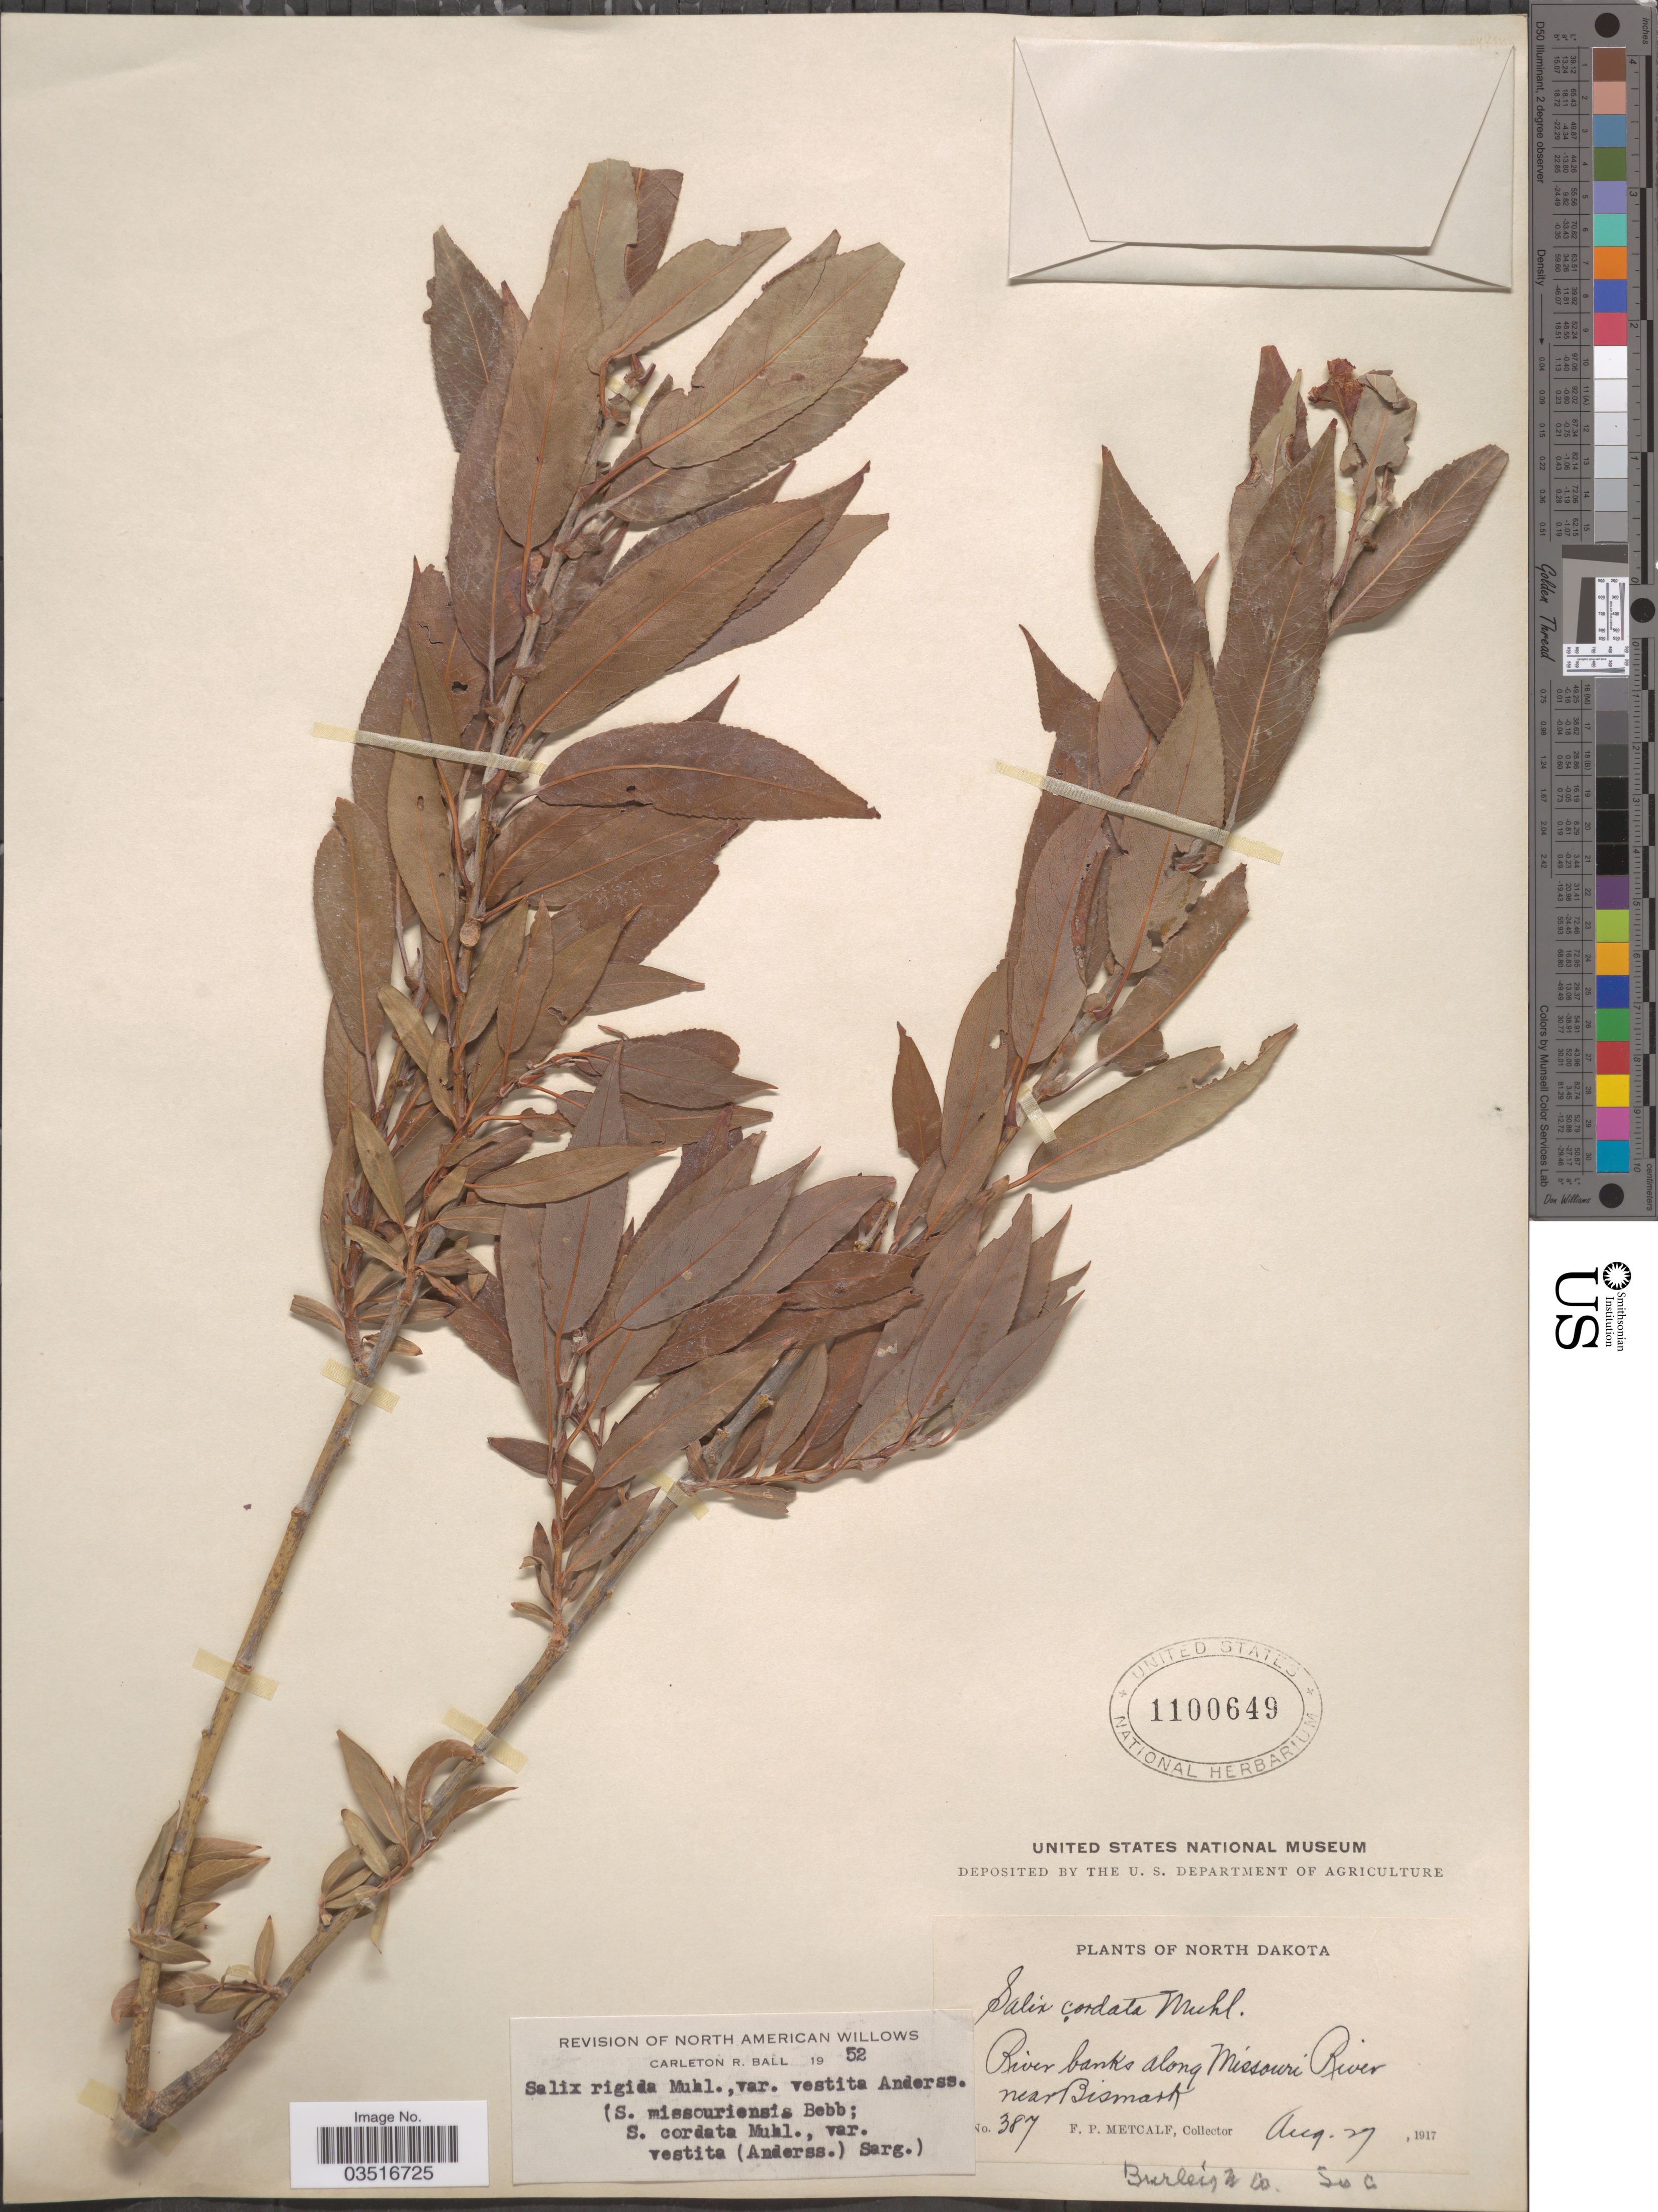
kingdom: Plantae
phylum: Tracheophyta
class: Magnoliopsida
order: Malpighiales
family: Salicaceae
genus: Salix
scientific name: Salix rigida var. vestita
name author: (Andersson) C.R. Ball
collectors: F. Metcalf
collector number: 387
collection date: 1917-08-07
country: United States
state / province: North Dakota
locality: River banks along Missouri River near Bismark. Burleigh Co.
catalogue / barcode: US 1100649